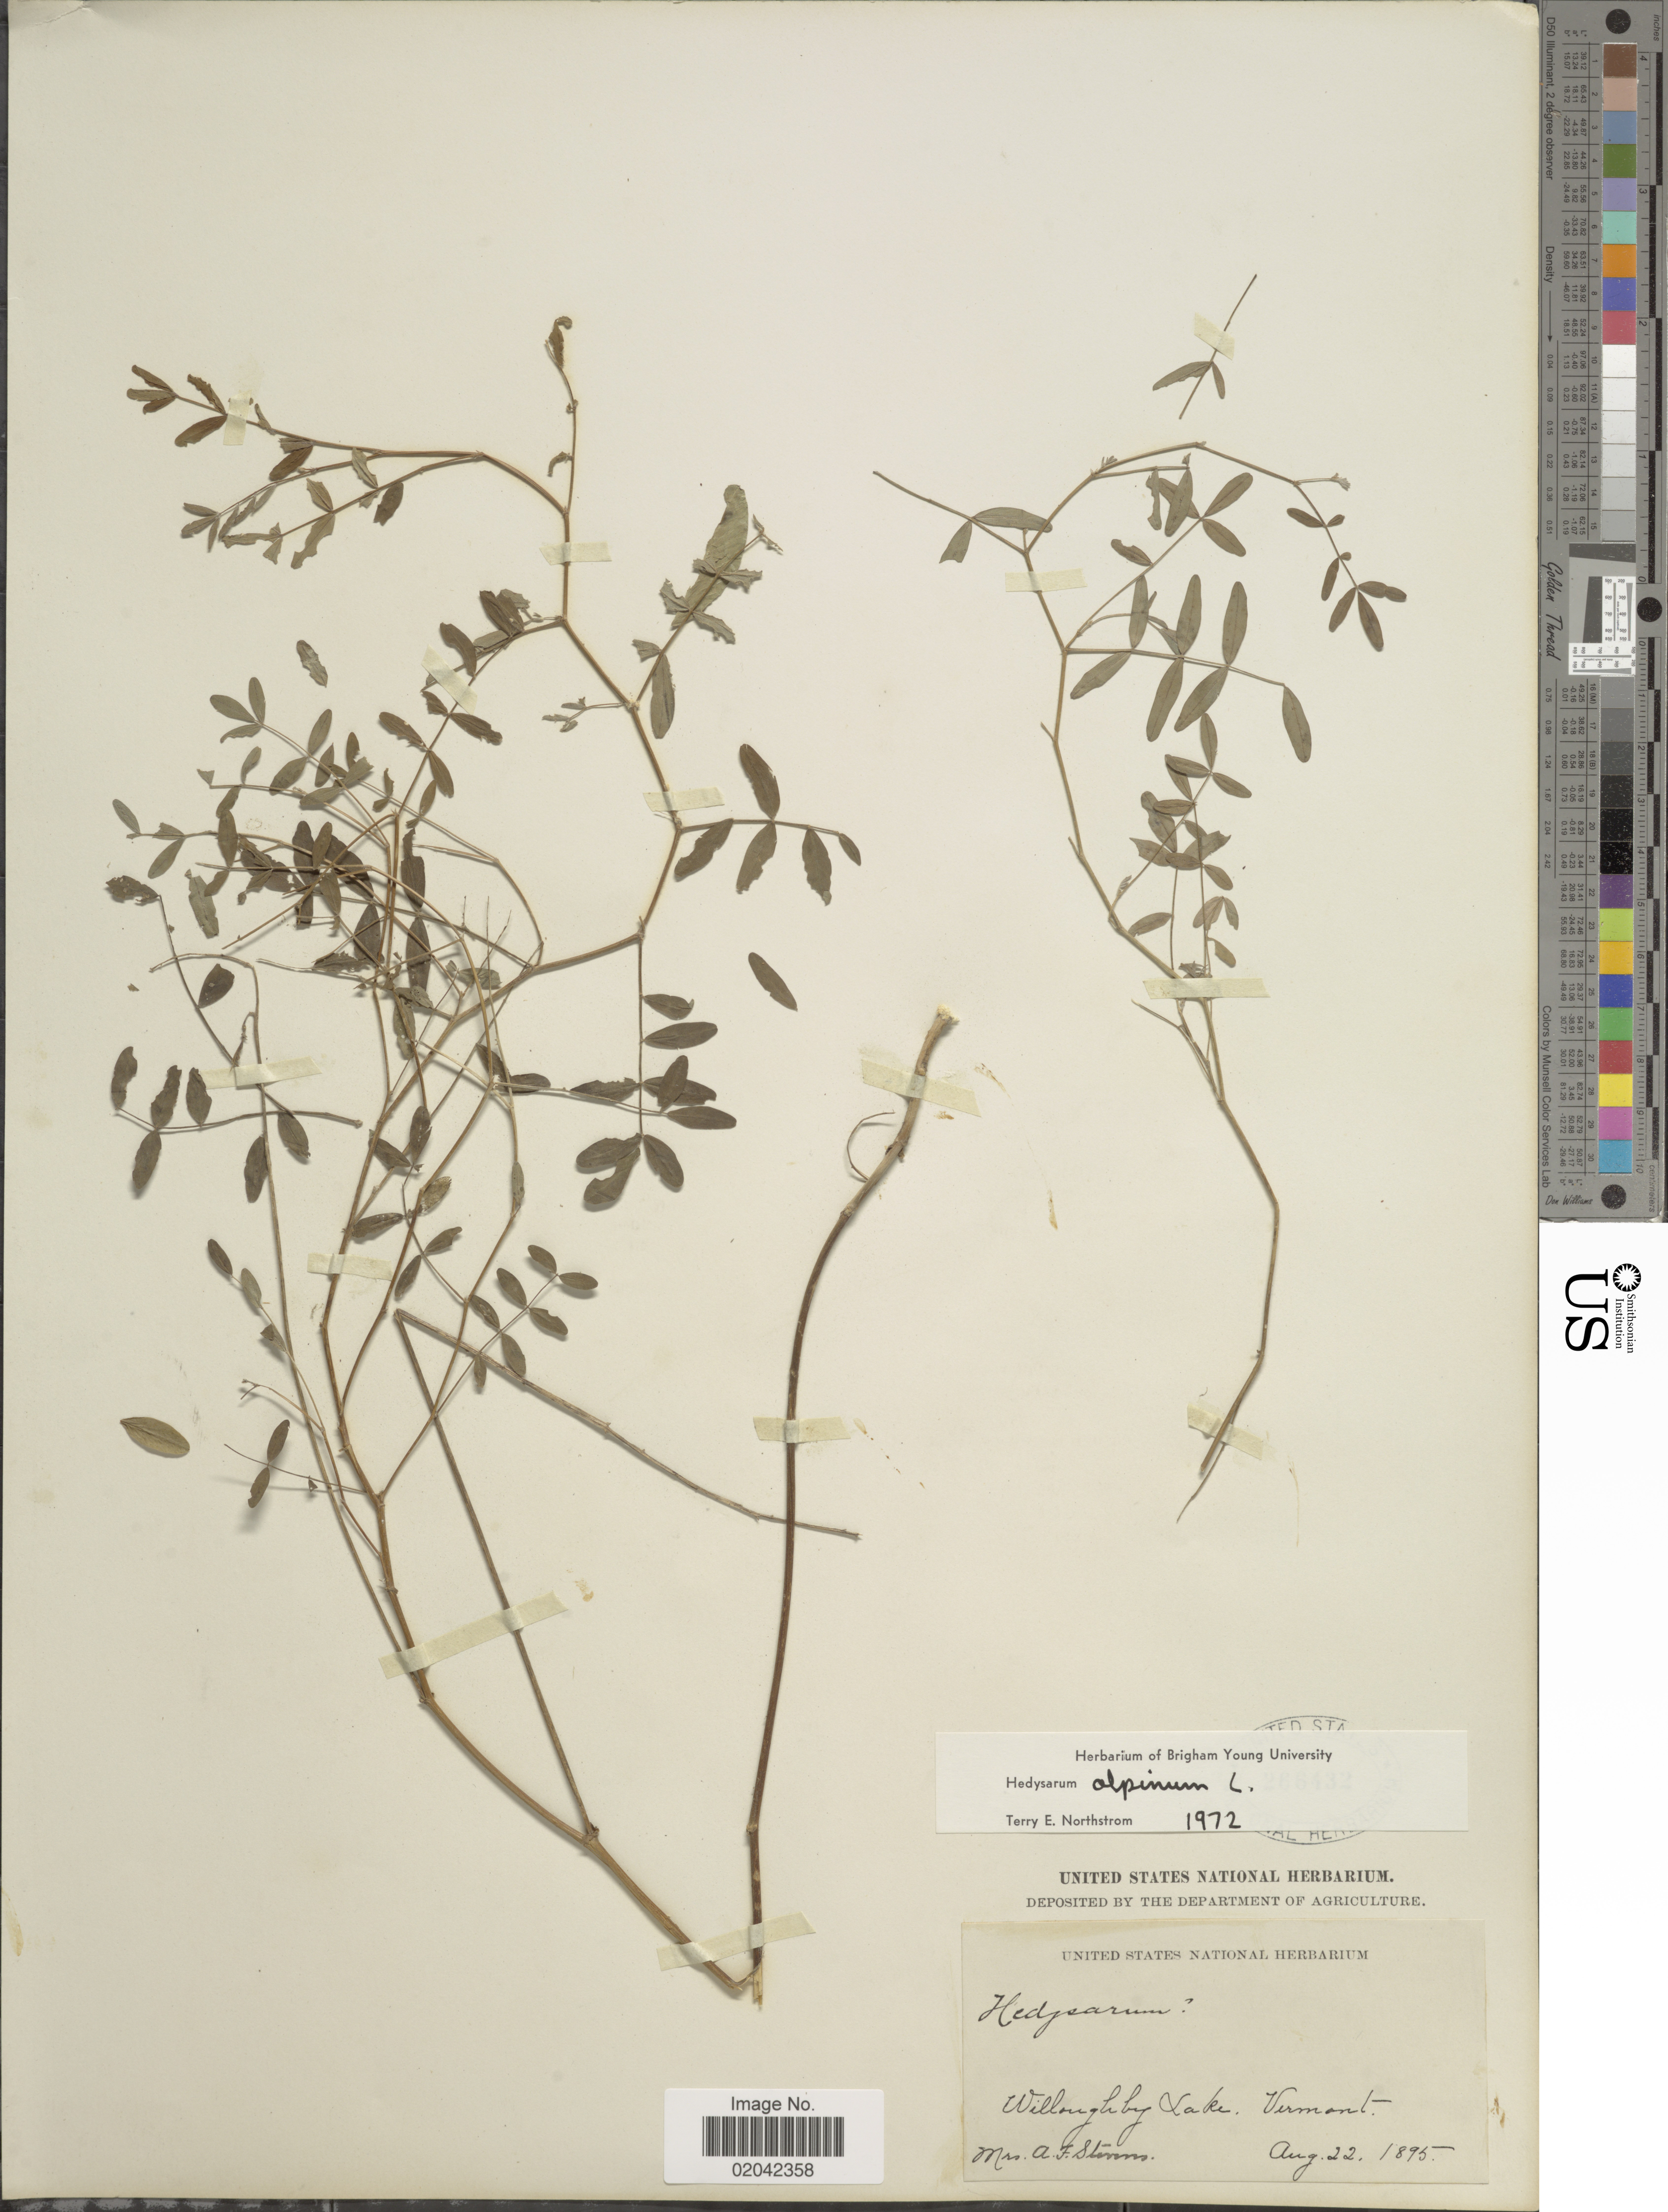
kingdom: Plantae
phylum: Tracheophyta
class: Magnoliopsida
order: Fabales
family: Fabaceae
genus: Hedysarum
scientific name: Hedysarum alpinum var. americanum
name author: Michx. ex Pursh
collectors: A. F. Stevens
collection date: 1895-08-22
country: United States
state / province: Vermont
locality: Willoughby Lake